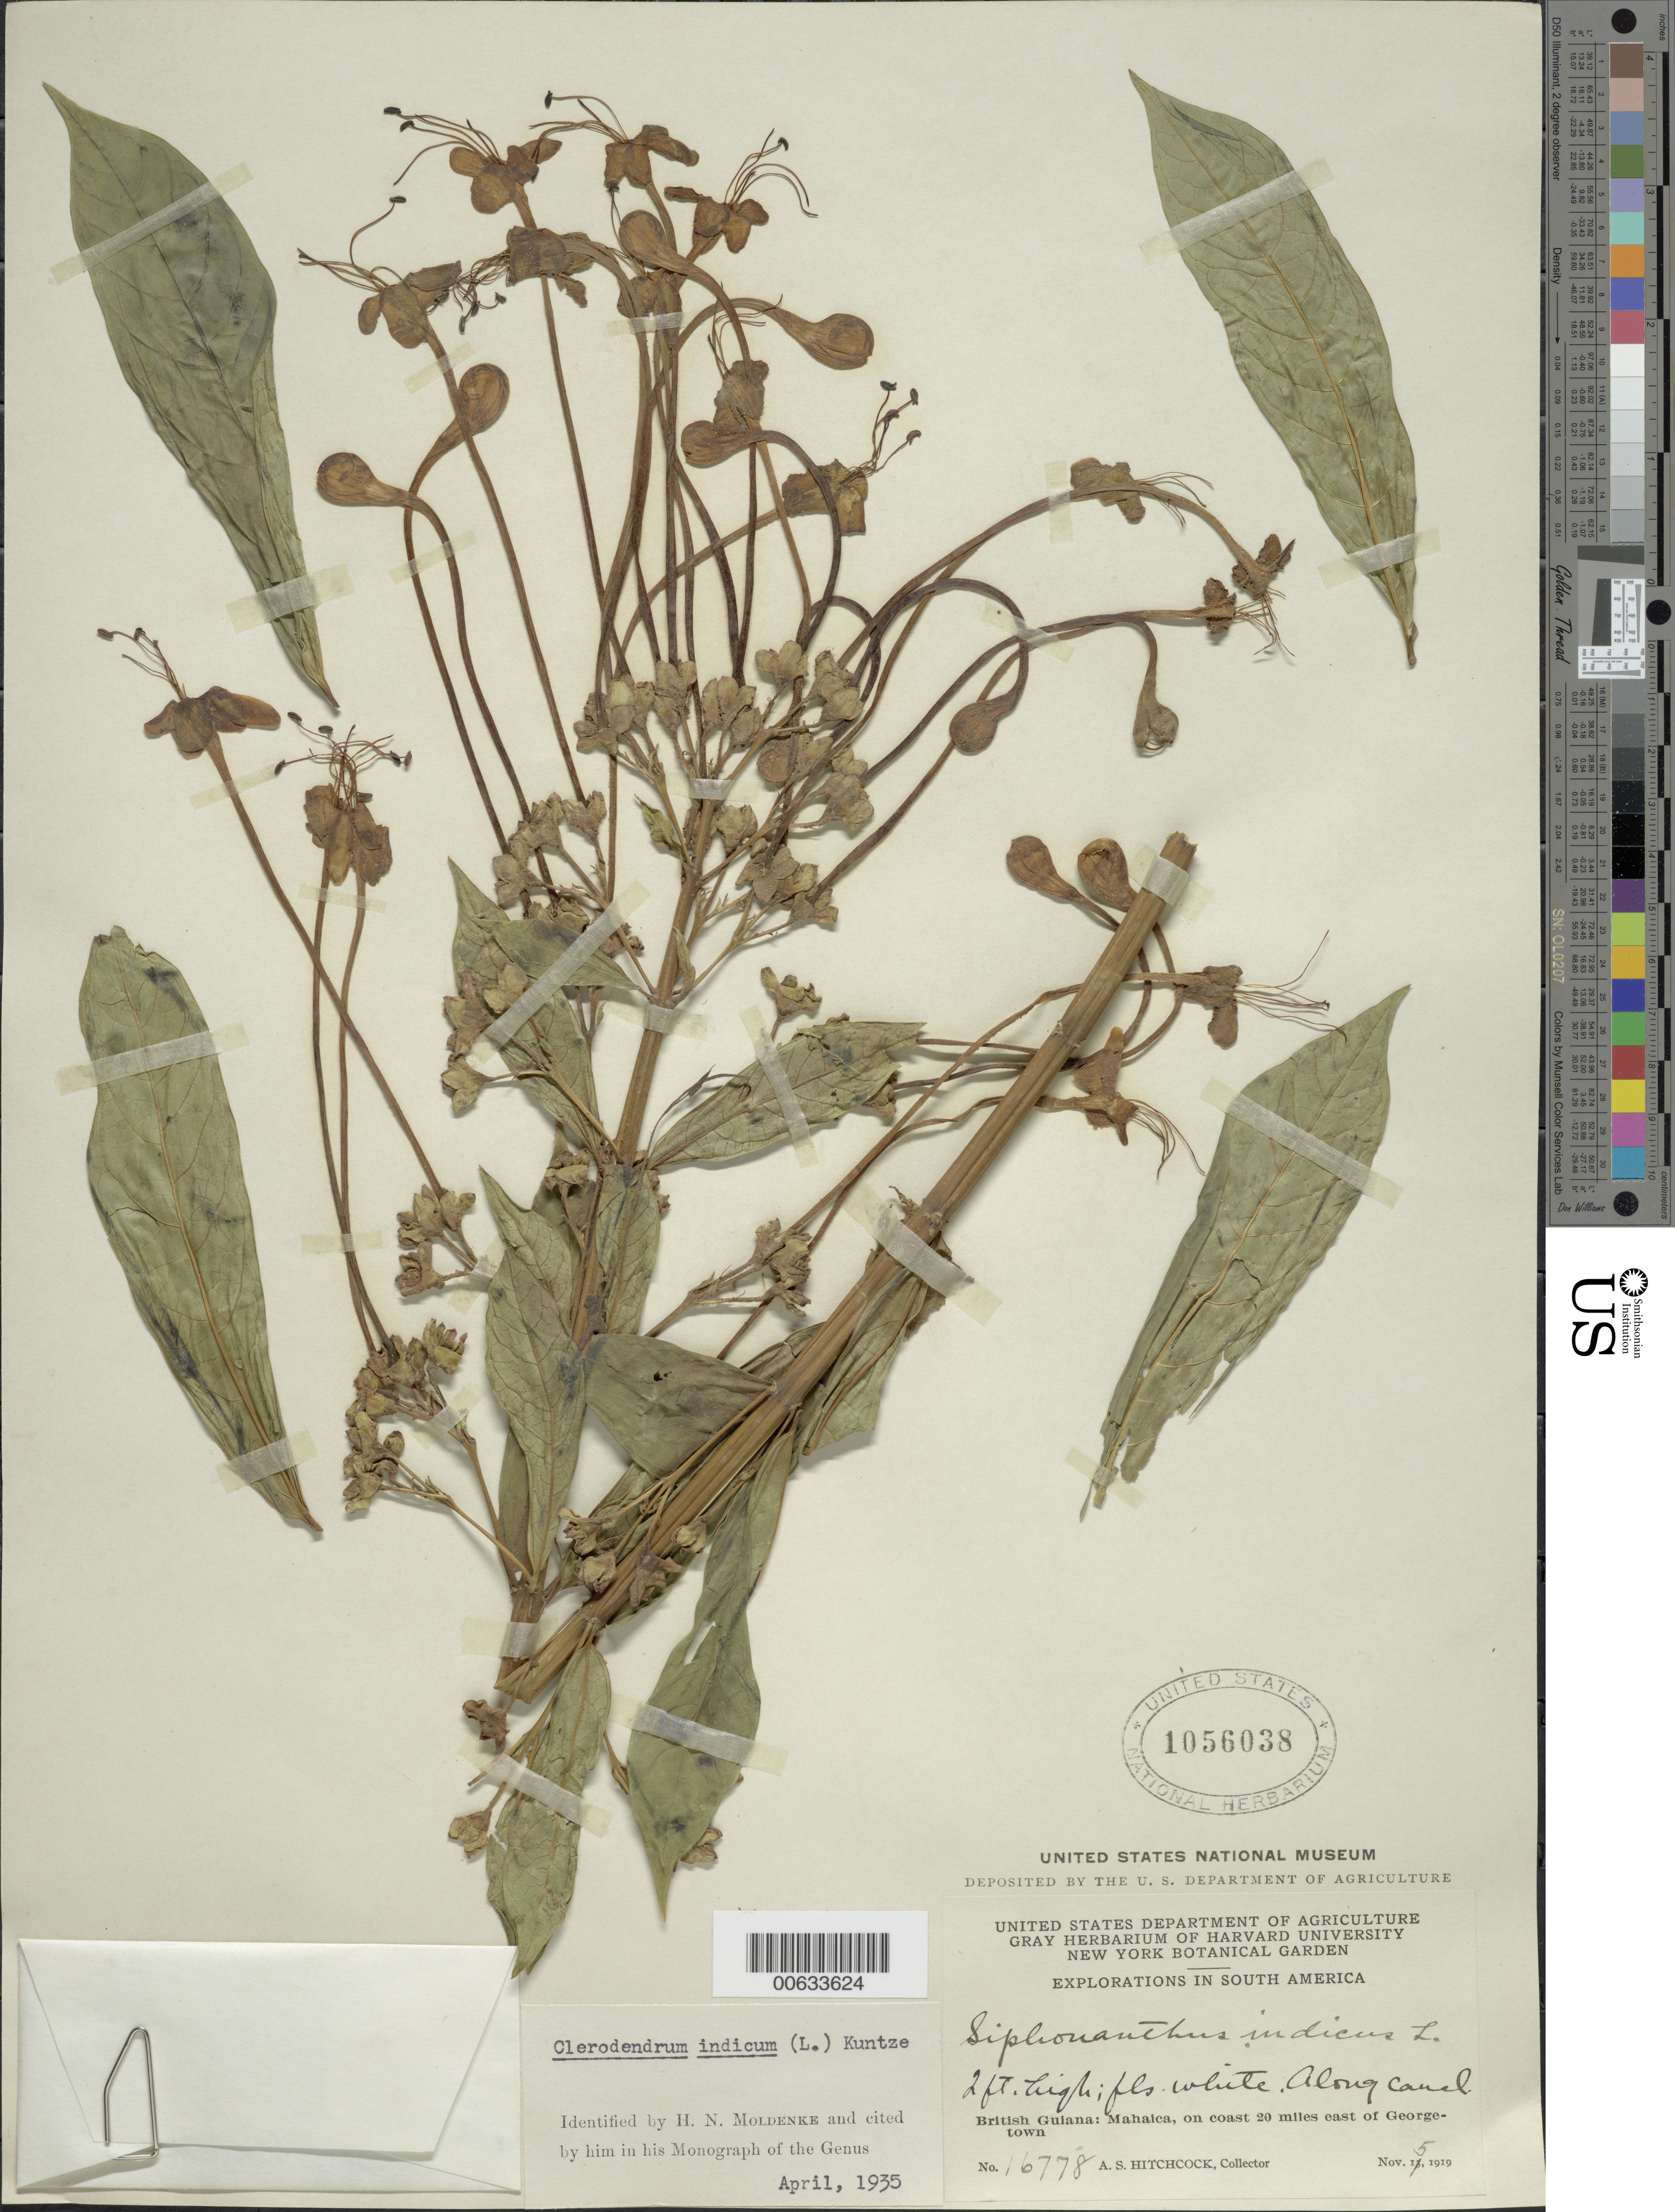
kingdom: Plantae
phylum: Tracheophyta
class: Magnoliopsida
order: Lamiales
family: Lamiaceae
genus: Clerodendrum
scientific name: Clerodendrum indicum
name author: (L.) Kuntze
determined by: Moldenke, H. N.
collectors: A. S. Hitchcock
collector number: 16778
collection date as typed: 15-Nov-19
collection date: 1919-11-15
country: Guyana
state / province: Demerara-Mahaica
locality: Mahaica, on coast 20 miles east of Georgetown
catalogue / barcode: US 1056038